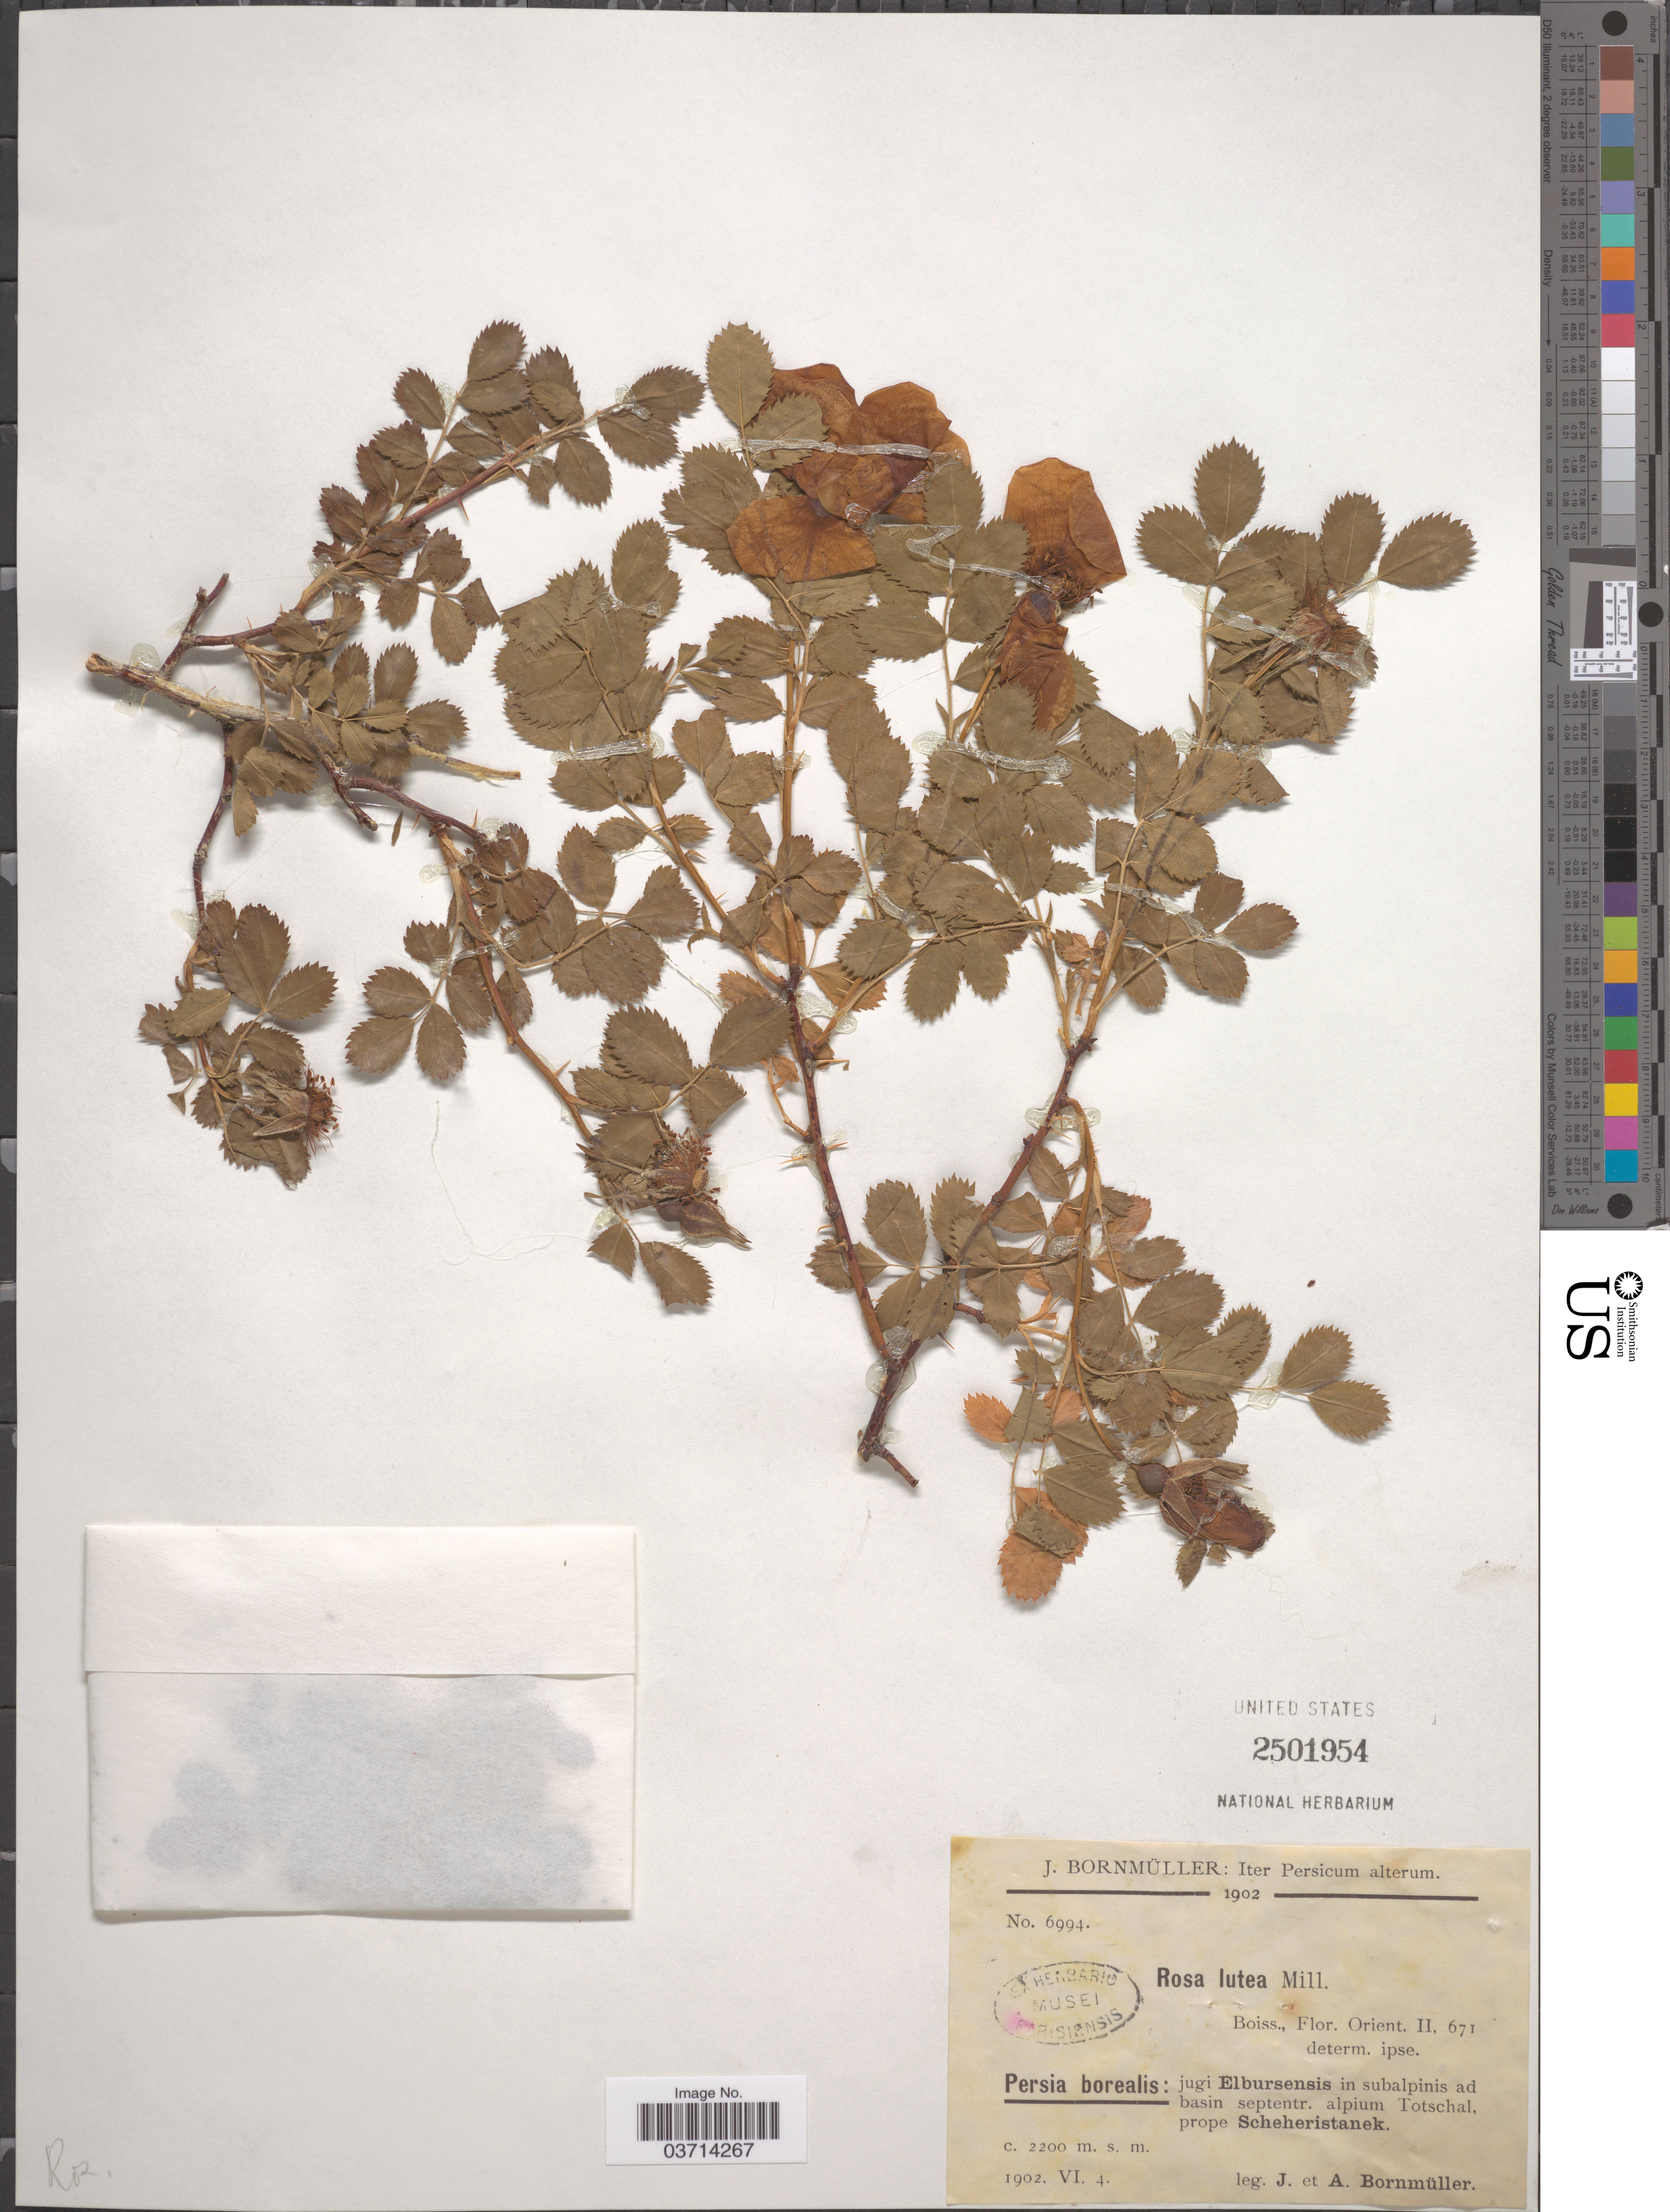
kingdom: Plantae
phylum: Tracheophyta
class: Magnoliopsida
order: Rosales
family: Rosaceae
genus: Rosa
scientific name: Rosa lutea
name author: Mill.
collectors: J. Bornmüller & A. Bornmüller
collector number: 6994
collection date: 1902-06-04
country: Iran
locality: Persicum alterum. Persia borealis: jugi Elbursensis in subalpinis ad basin septentr. alpium Totchal, prope Scheheristanek.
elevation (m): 2200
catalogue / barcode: US 2501954